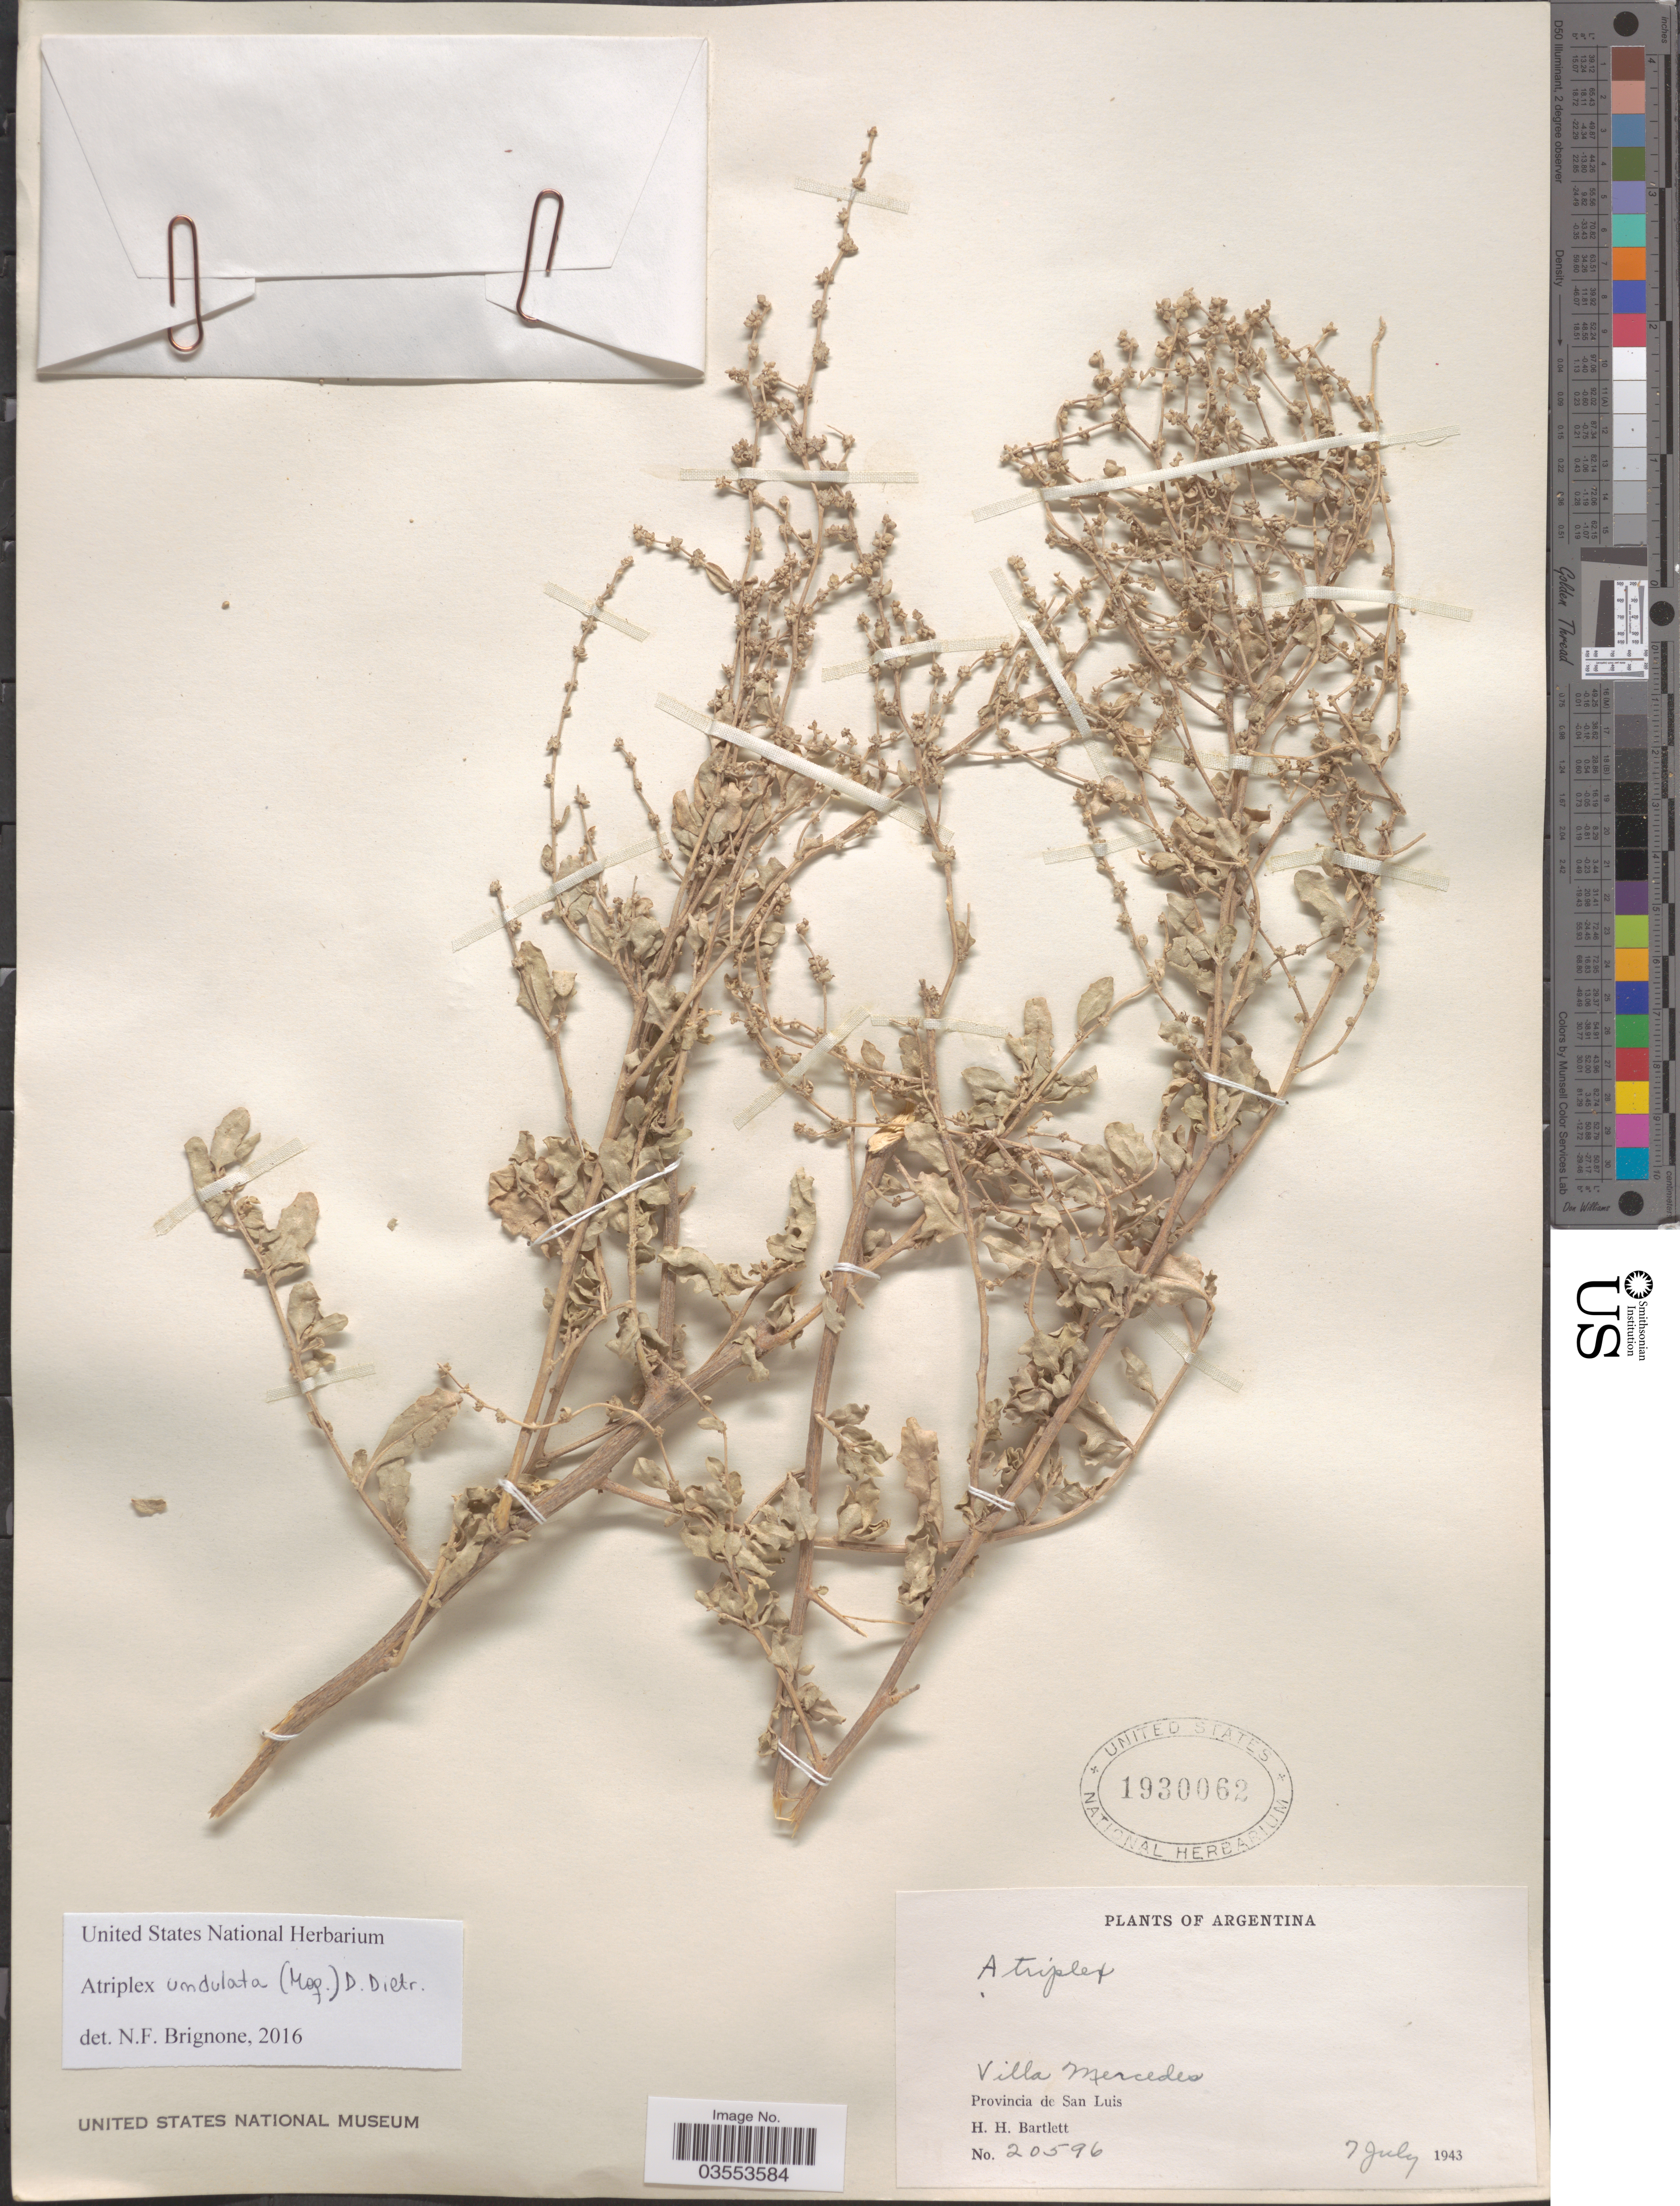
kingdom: Plantae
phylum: Tracheophyta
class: Magnoliopsida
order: Caryophyllales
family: Amaranthaceae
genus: Atriplex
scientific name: Atriplex sp.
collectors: H. H. Bartlett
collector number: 20596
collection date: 1943-07-07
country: Argentina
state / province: San Luis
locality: Villa Mercedes.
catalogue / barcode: US 1930062